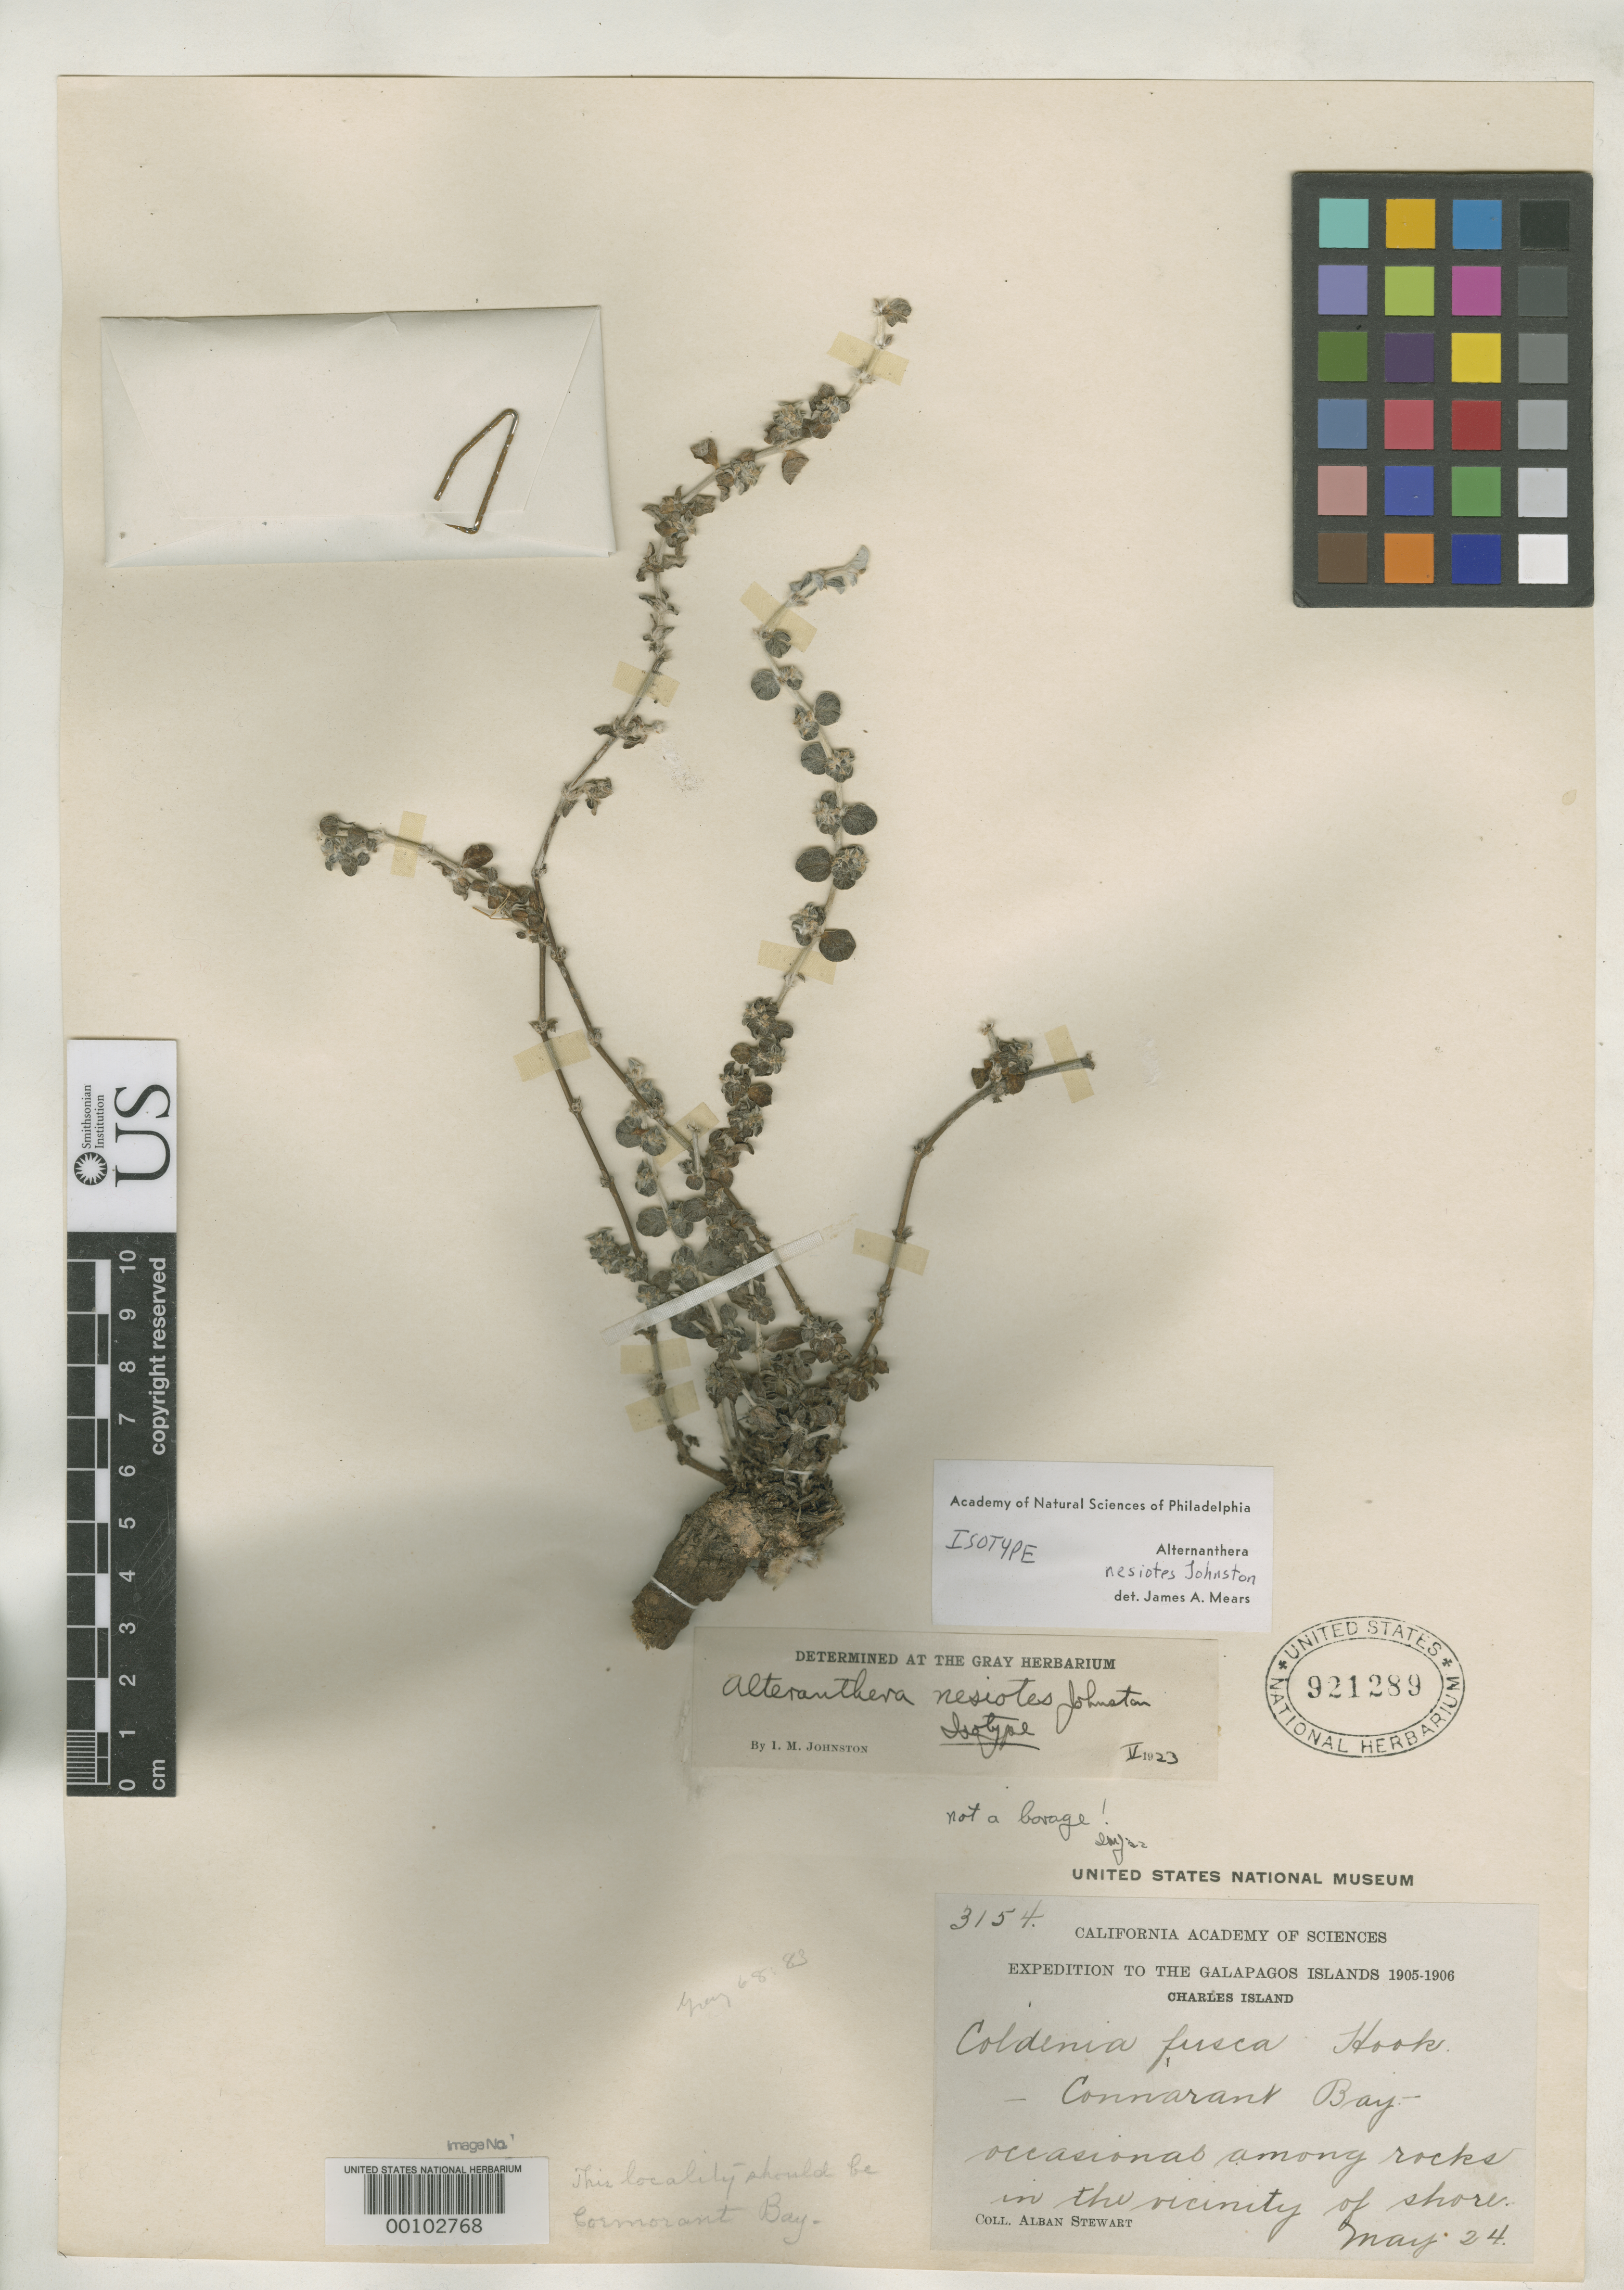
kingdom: Plantae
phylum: Tracheophyta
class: Magnoliopsida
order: Caryophyllales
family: Amaranthaceae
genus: Alternanthera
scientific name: Alternanthera nesiotes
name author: I.M. Johnst.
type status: Isotype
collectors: A. Stewart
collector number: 3154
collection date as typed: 24 May 1905 to 24 May 1906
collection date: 1905-05-24/1906-05-24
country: Ecuador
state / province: Colón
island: Floreana [Charles, Santa Maria]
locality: Cormorant Bay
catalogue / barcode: US 921289